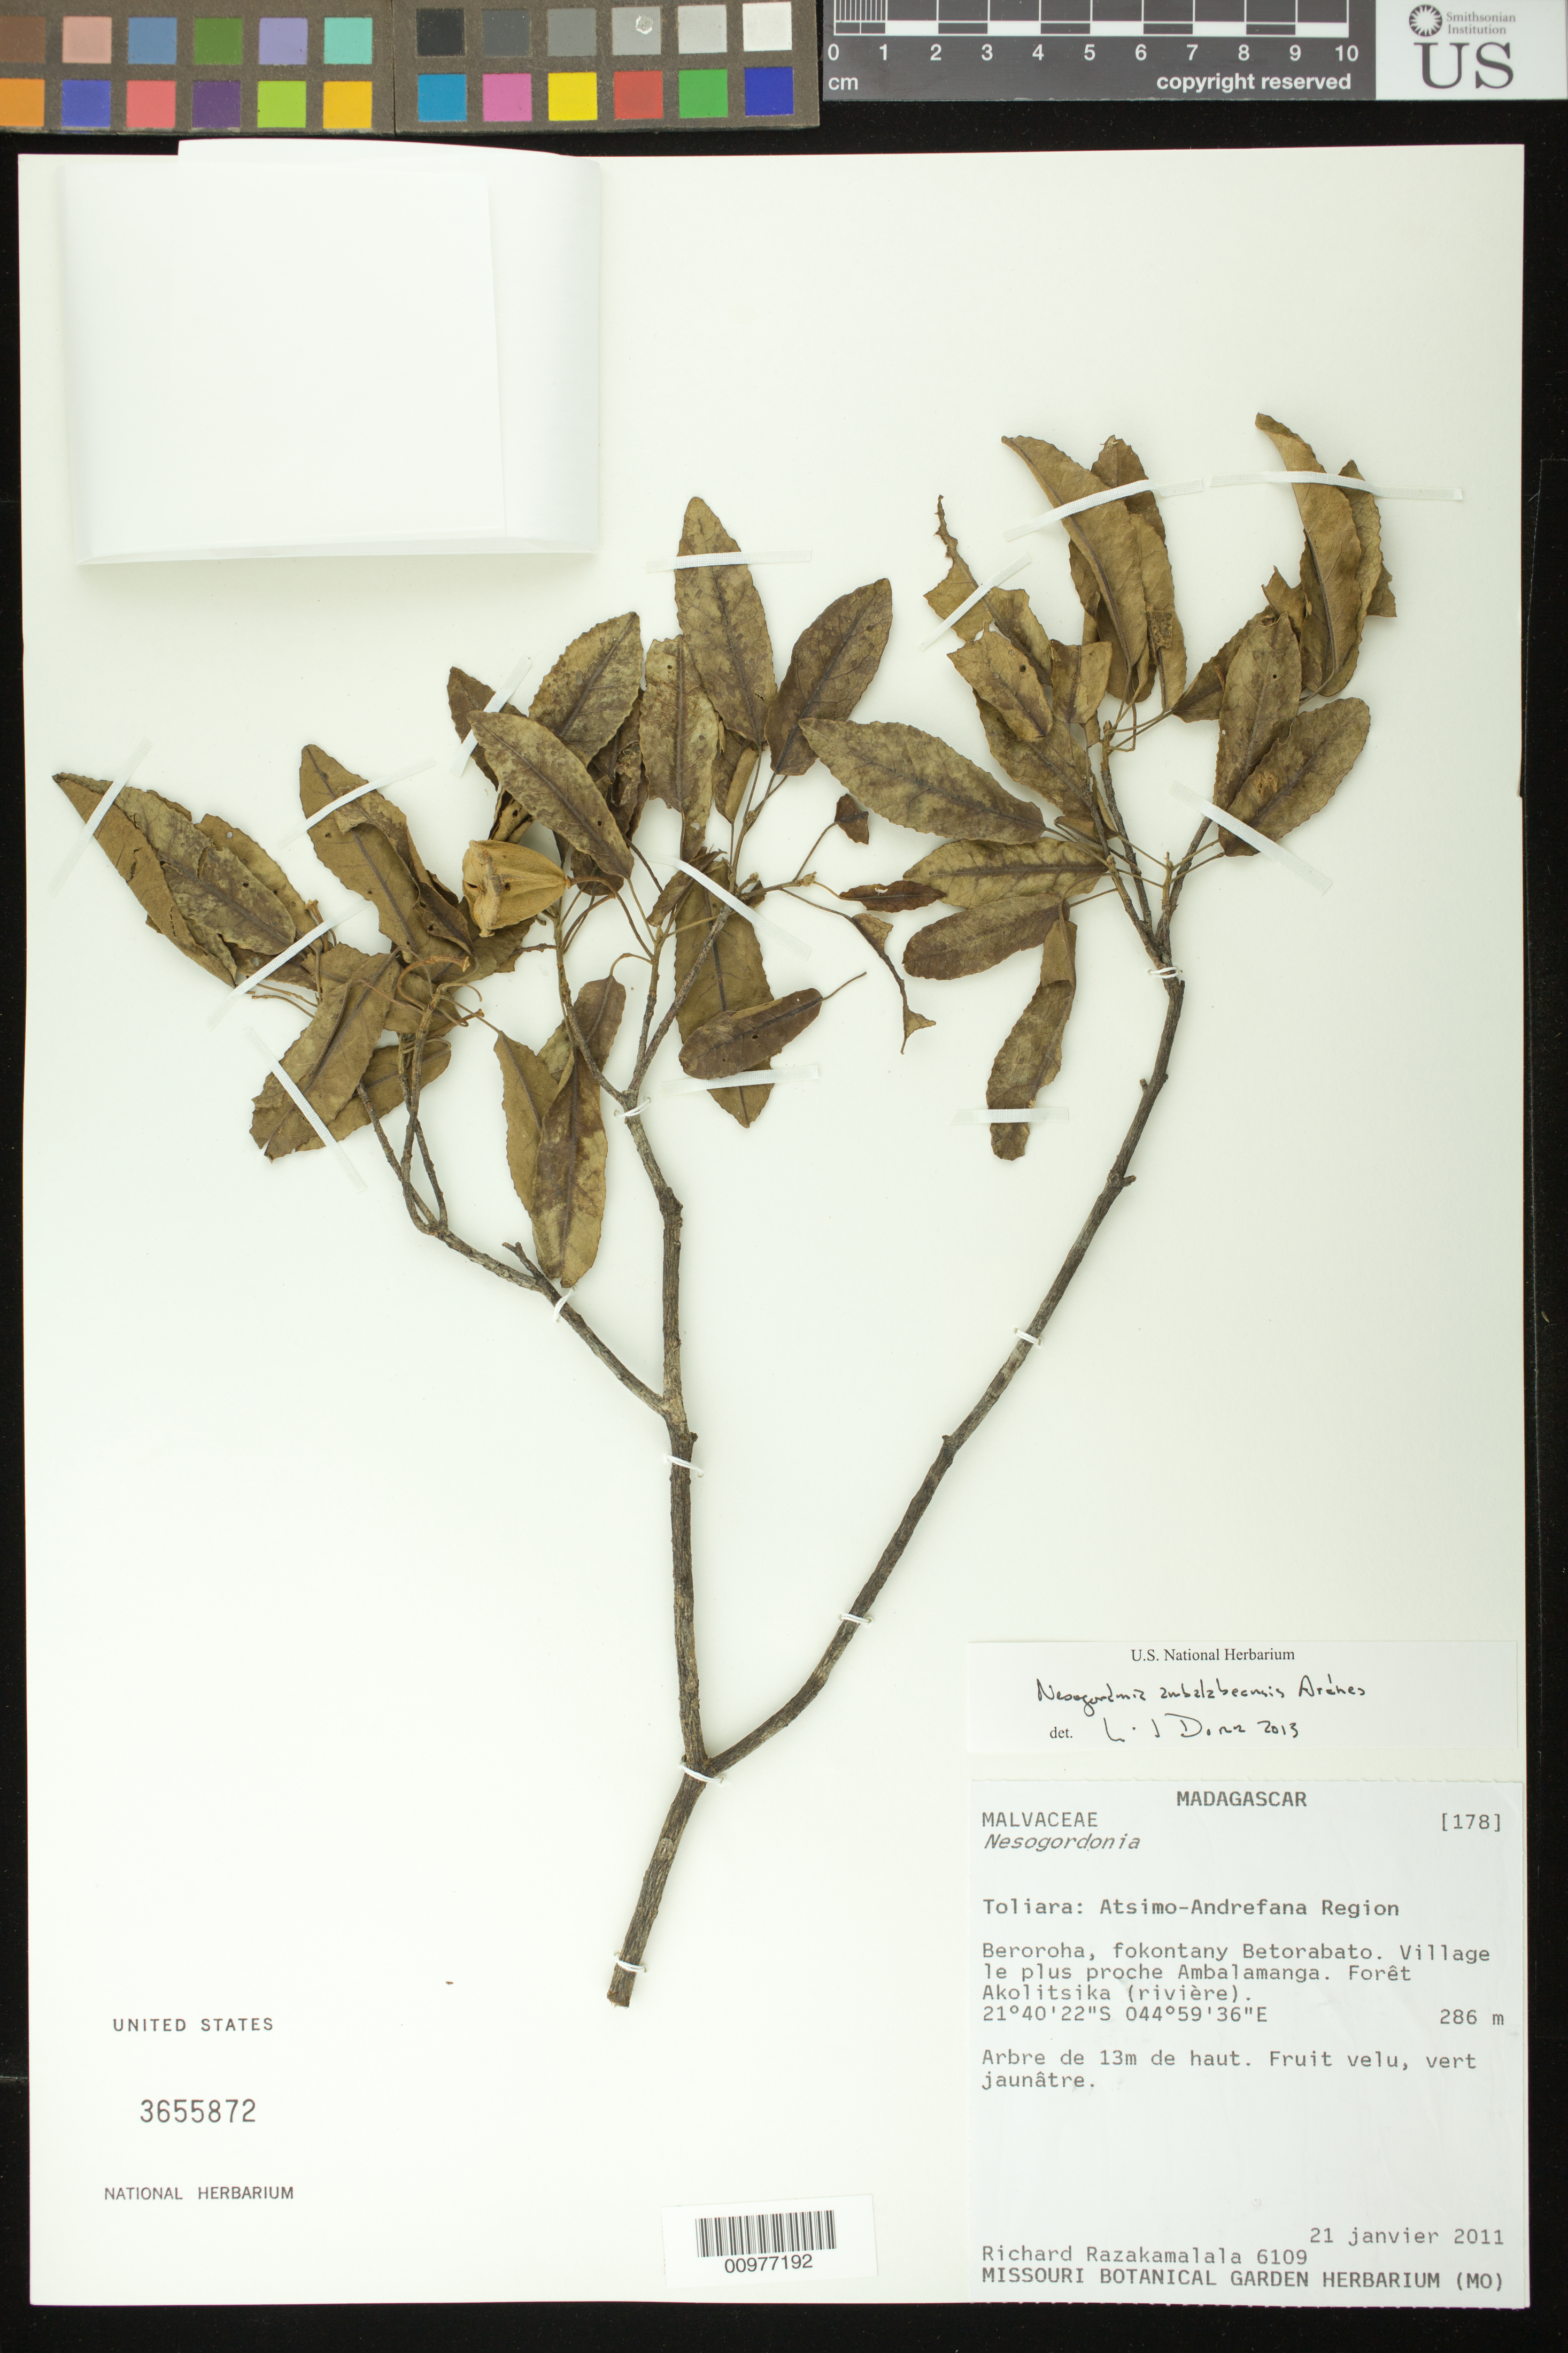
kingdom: Plantae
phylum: Tracheophyta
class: Magnoliopsida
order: Malvales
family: Malvaceae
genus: Nesogordonia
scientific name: Nesogordonia ambalabeensis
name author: Arènes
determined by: Dorr, L. J., (BOT), Smithsonian Institution - National Museum of Natural History (UNITED STATES)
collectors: R. Razakamalala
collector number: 6109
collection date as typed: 21 janvier 2011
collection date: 2011-01-21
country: Madagascar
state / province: Atsimo-Andrefana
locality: Beroroha, fokontany Betorabato. Village le plus proche Ambalamanga. Foret Akolitsida (riviere)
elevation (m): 286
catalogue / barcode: US 3655872